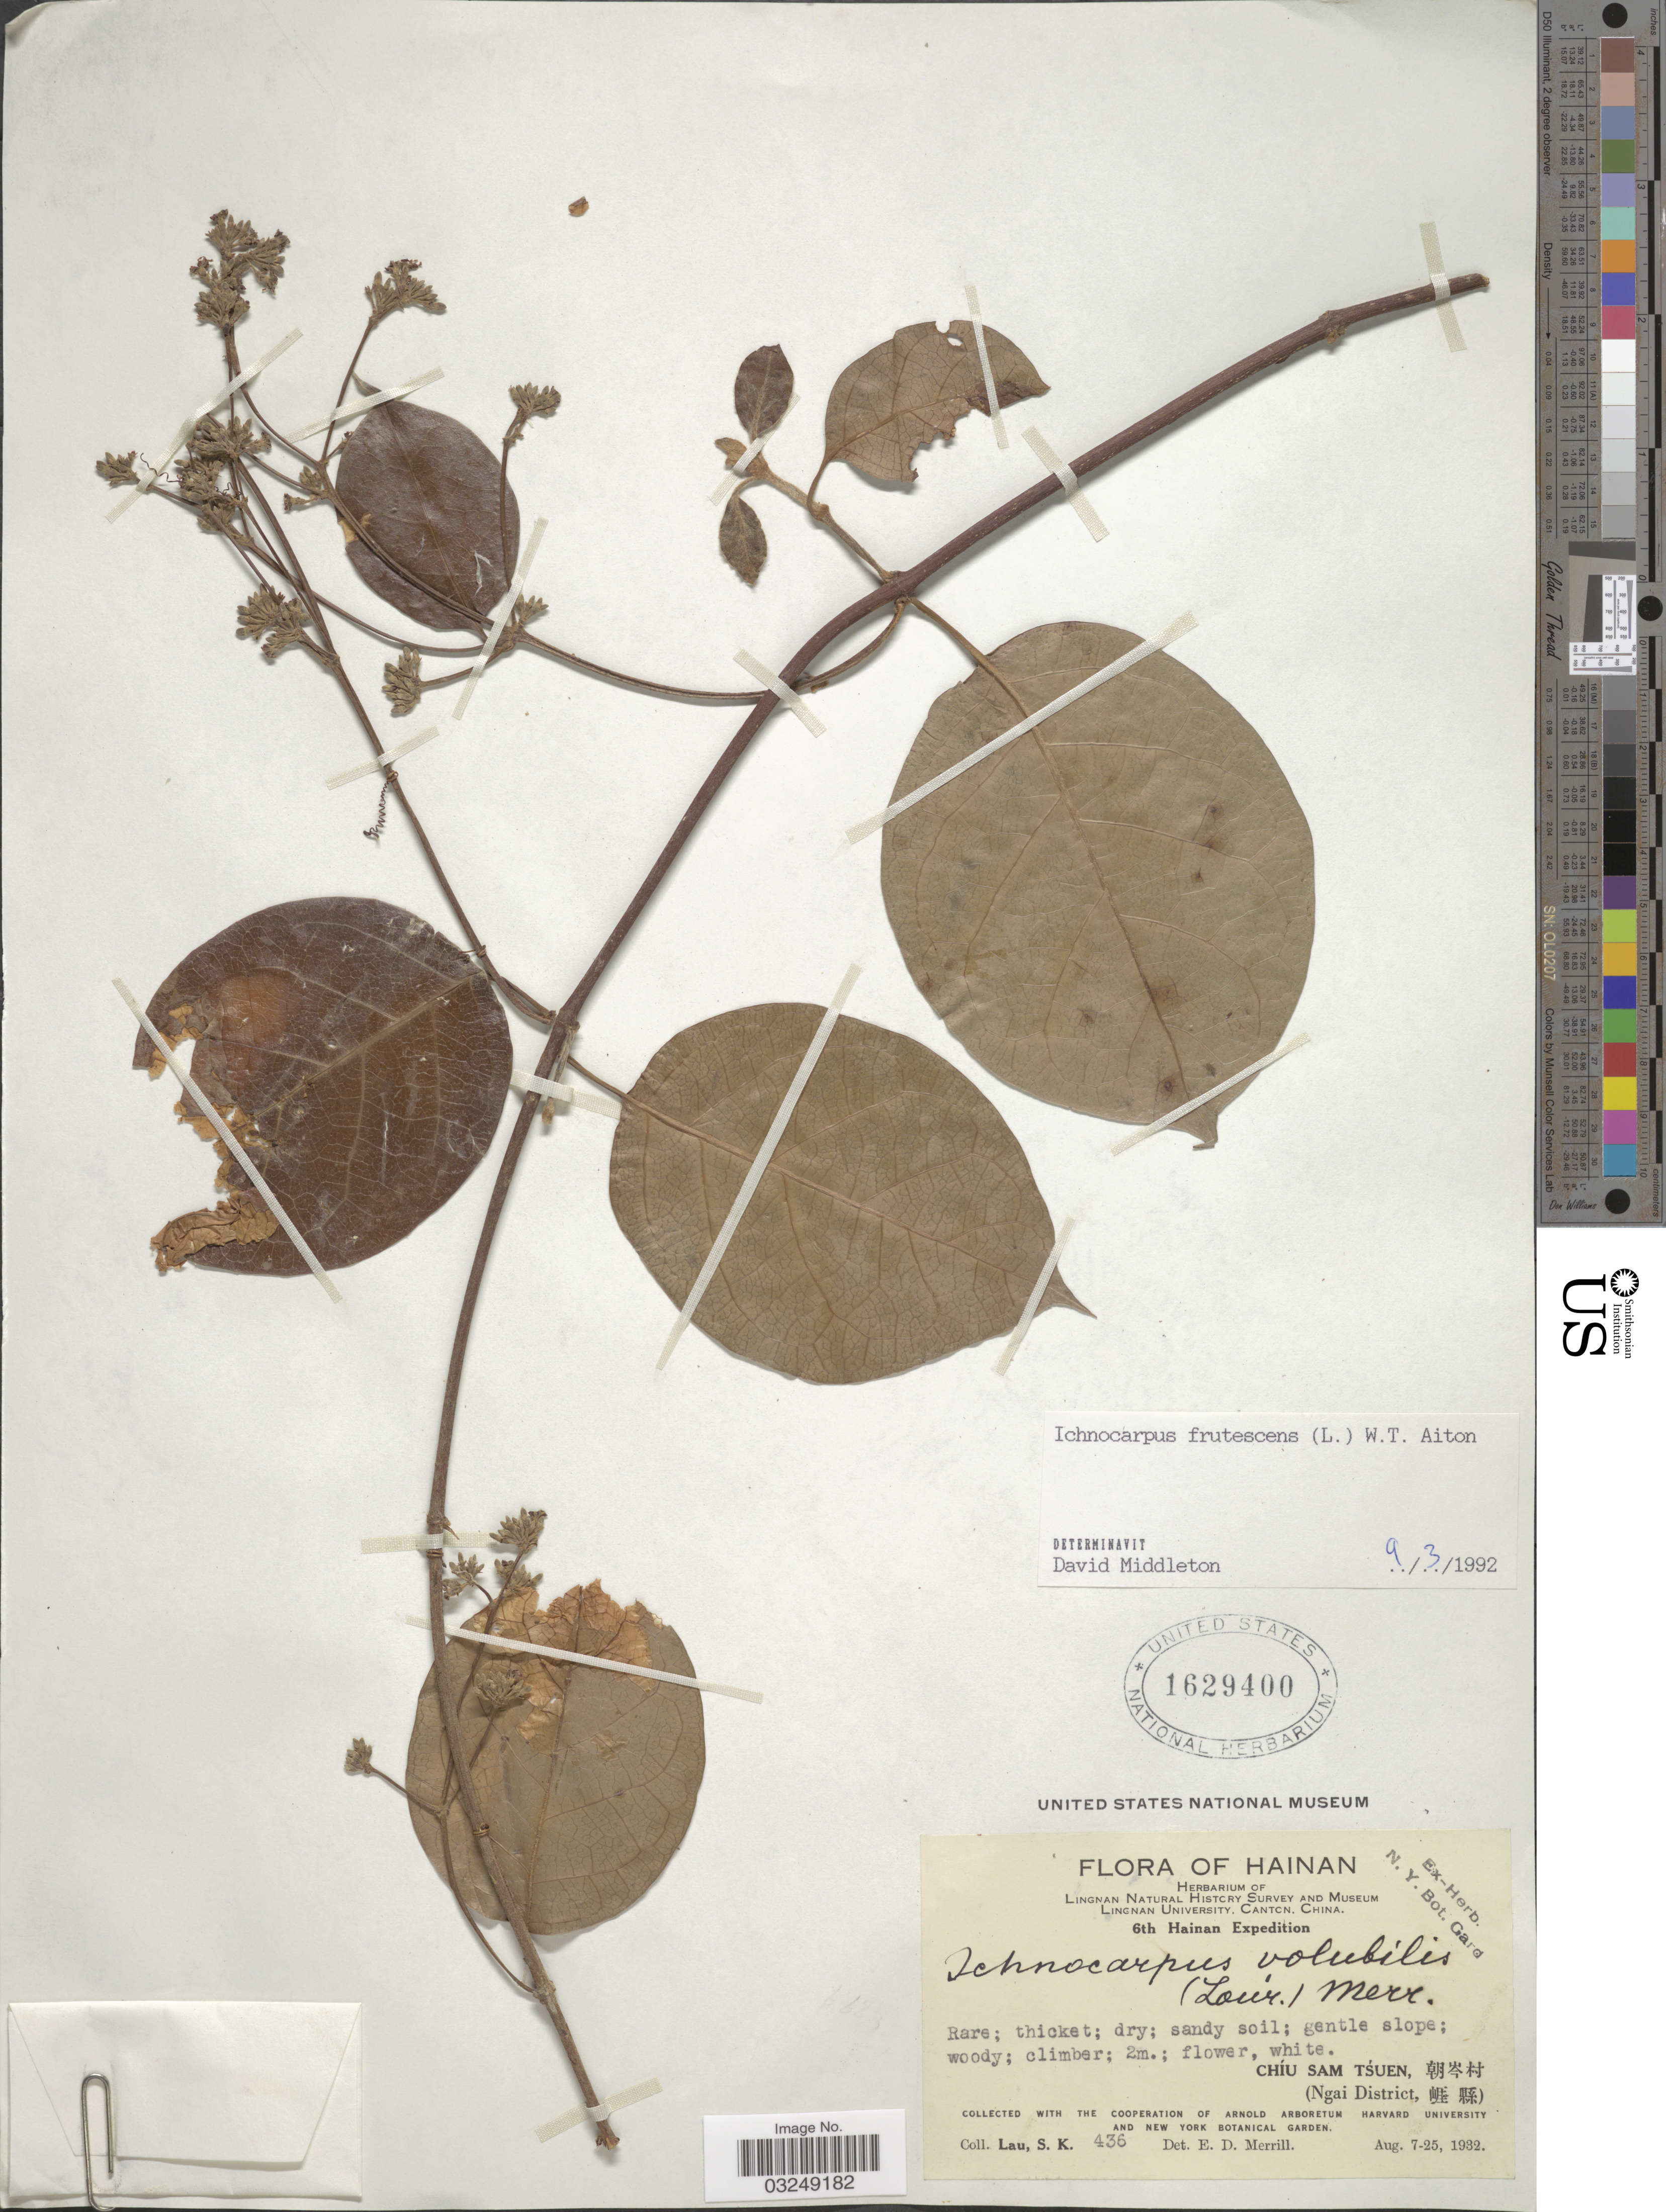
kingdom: Plantae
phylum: Tracheophyta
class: Magnoliopsida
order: Gentianales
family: Apocynaceae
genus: Ichnocarpus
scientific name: Ichnocarpus frutescens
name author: (L.) W.T. Aiton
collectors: S. K. Lau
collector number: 436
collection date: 1932-08-07/1932-08-25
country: China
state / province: Hainan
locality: Chíu Sam Tśuen. Ngai District.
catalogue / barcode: US 1629400